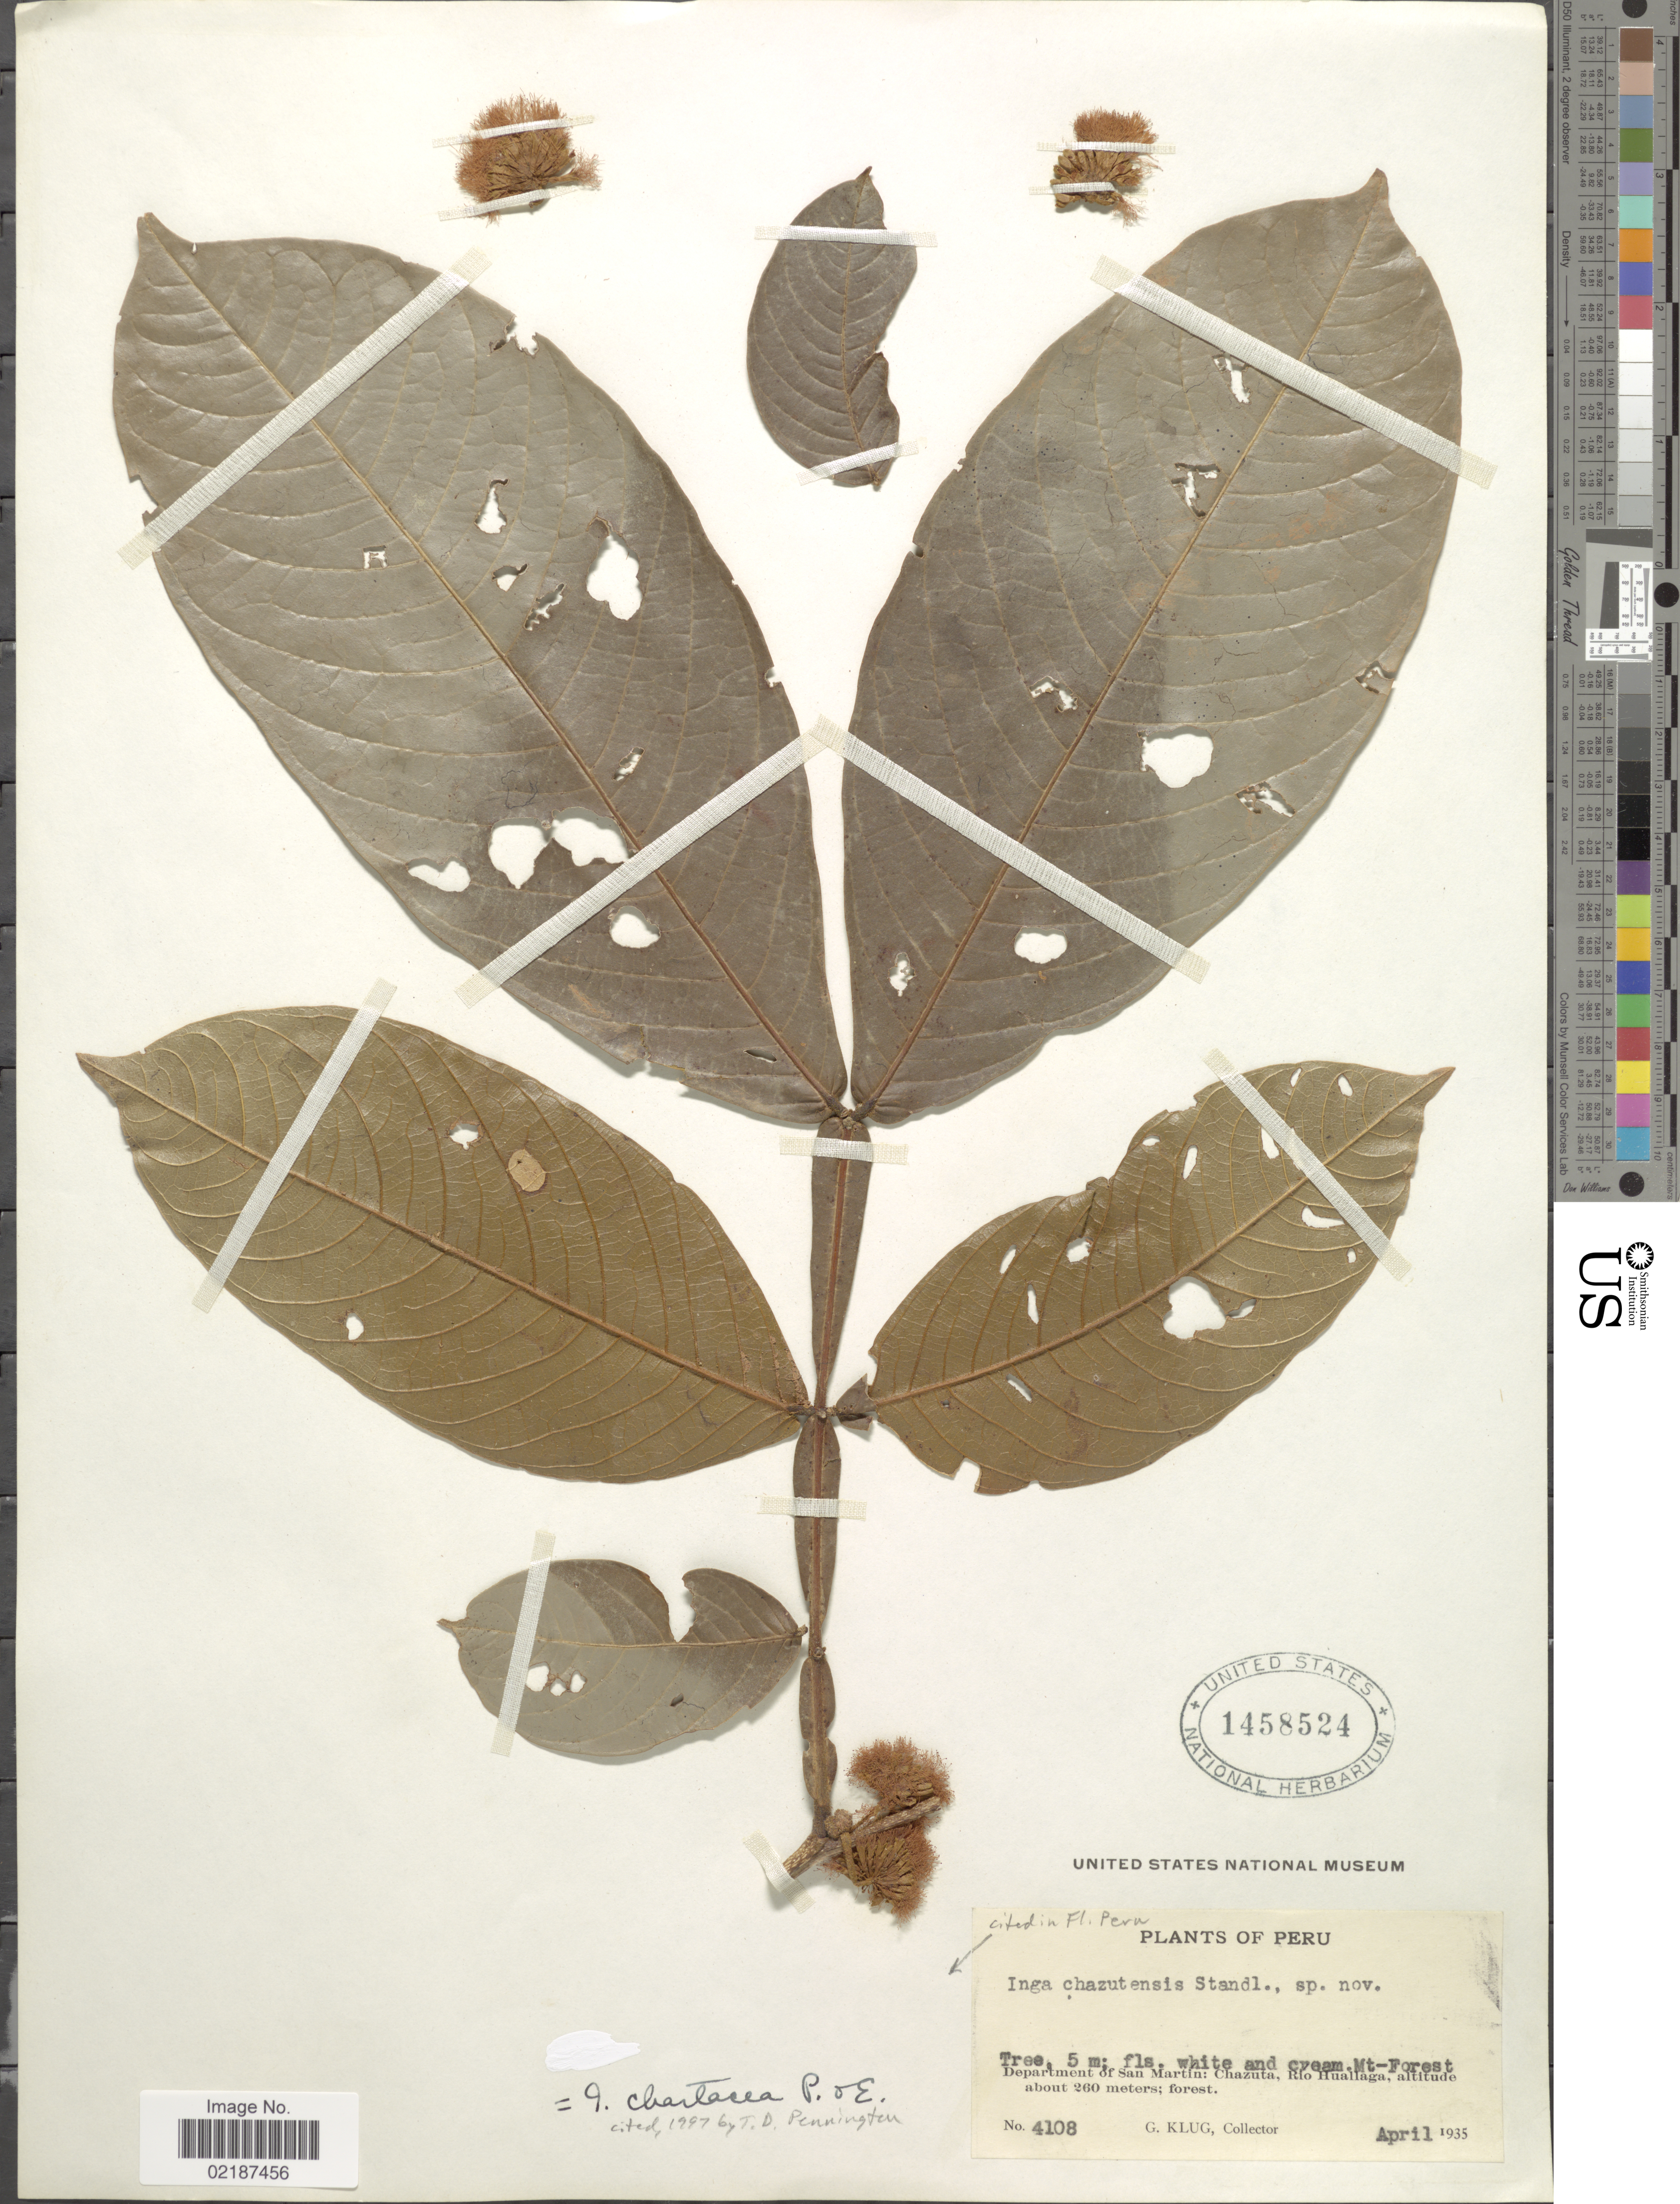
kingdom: Plantae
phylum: Tracheophyta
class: Magnoliopsida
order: Fabales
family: Fabaceae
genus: Inga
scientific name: Inga chartacea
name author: Poepp. & Endl.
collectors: G. Klug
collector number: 4108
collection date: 1935-04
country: Peru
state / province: San Martín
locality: Department of San Martin: Chazuta, Rio Huallaga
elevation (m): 260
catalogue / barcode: US 1458524